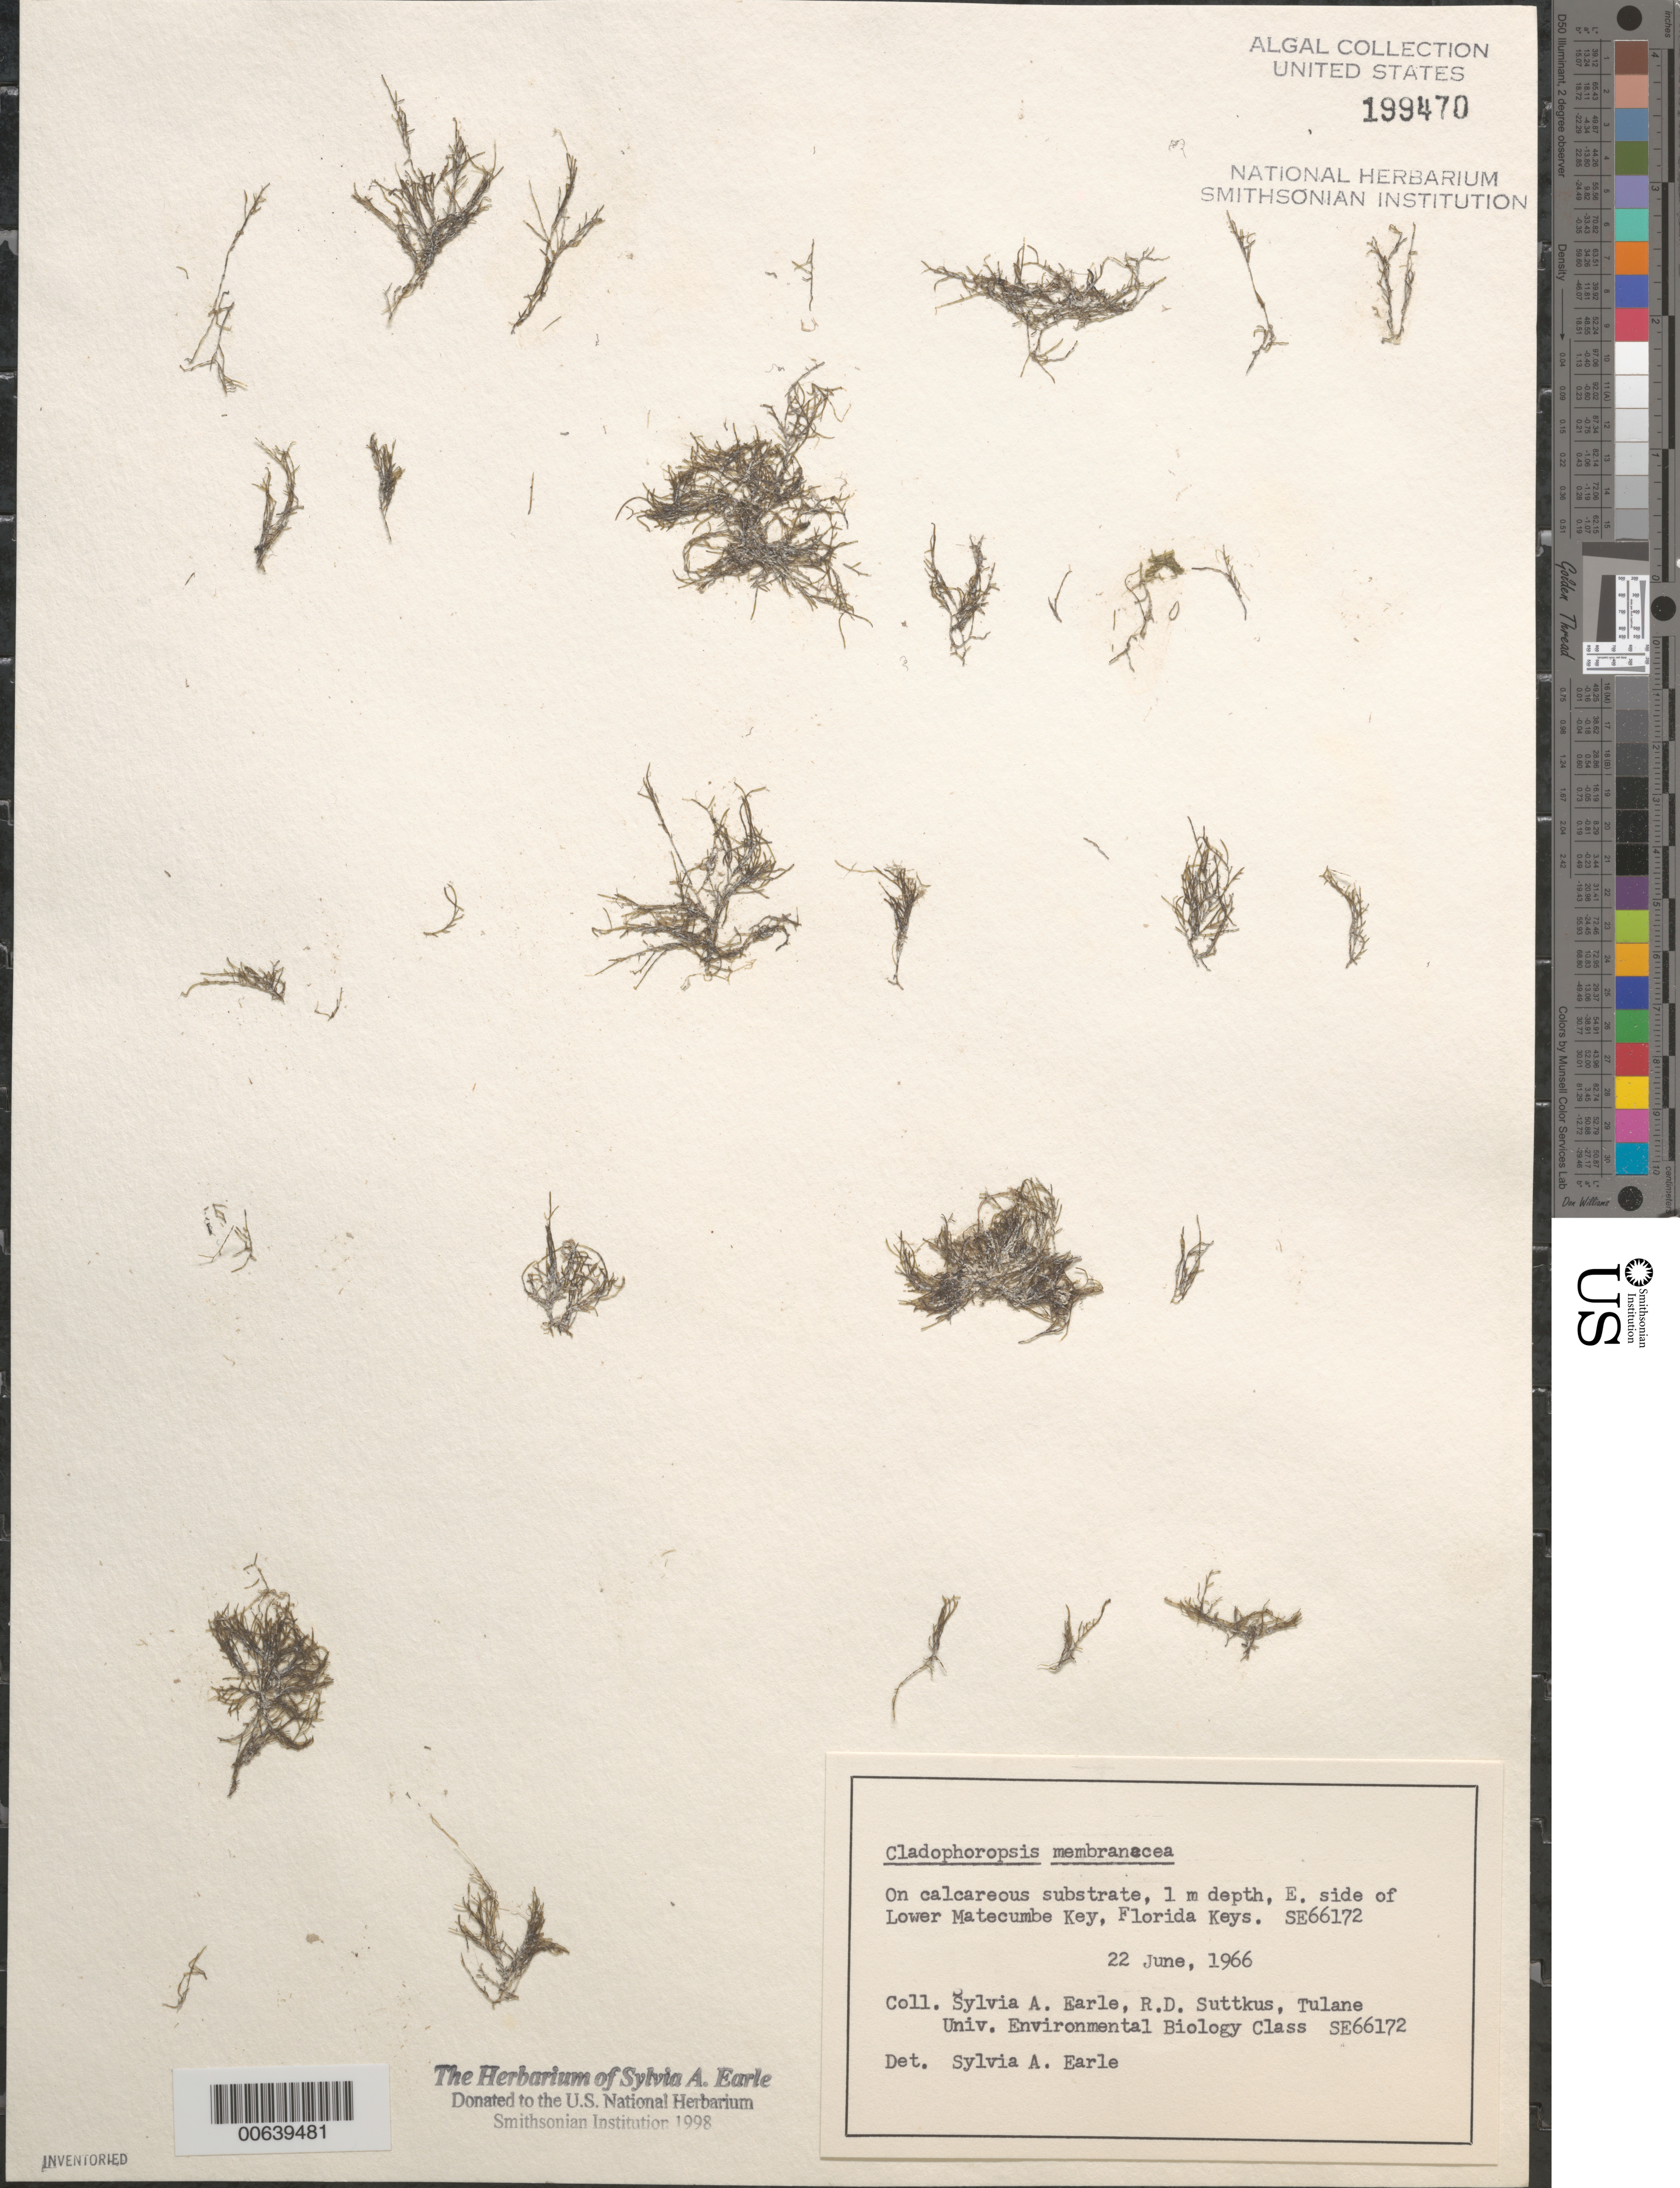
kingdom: Plantae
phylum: Chlorophyta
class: Ulvophyceae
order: Siphonocladales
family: Boodleaceae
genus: Cladophoropsis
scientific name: Cladophoropsis membranacea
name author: (Hofman-Bang) Børgesen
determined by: Earle, S. A.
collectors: S. A. Earle, R. Suttkus & Tulane Univ. Env. Biol. Class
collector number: SE 66172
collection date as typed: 22 Jun 1966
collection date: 1966-06-22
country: United States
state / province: Florida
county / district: Monroe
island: Lower Matecumbe Key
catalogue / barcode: US 199470